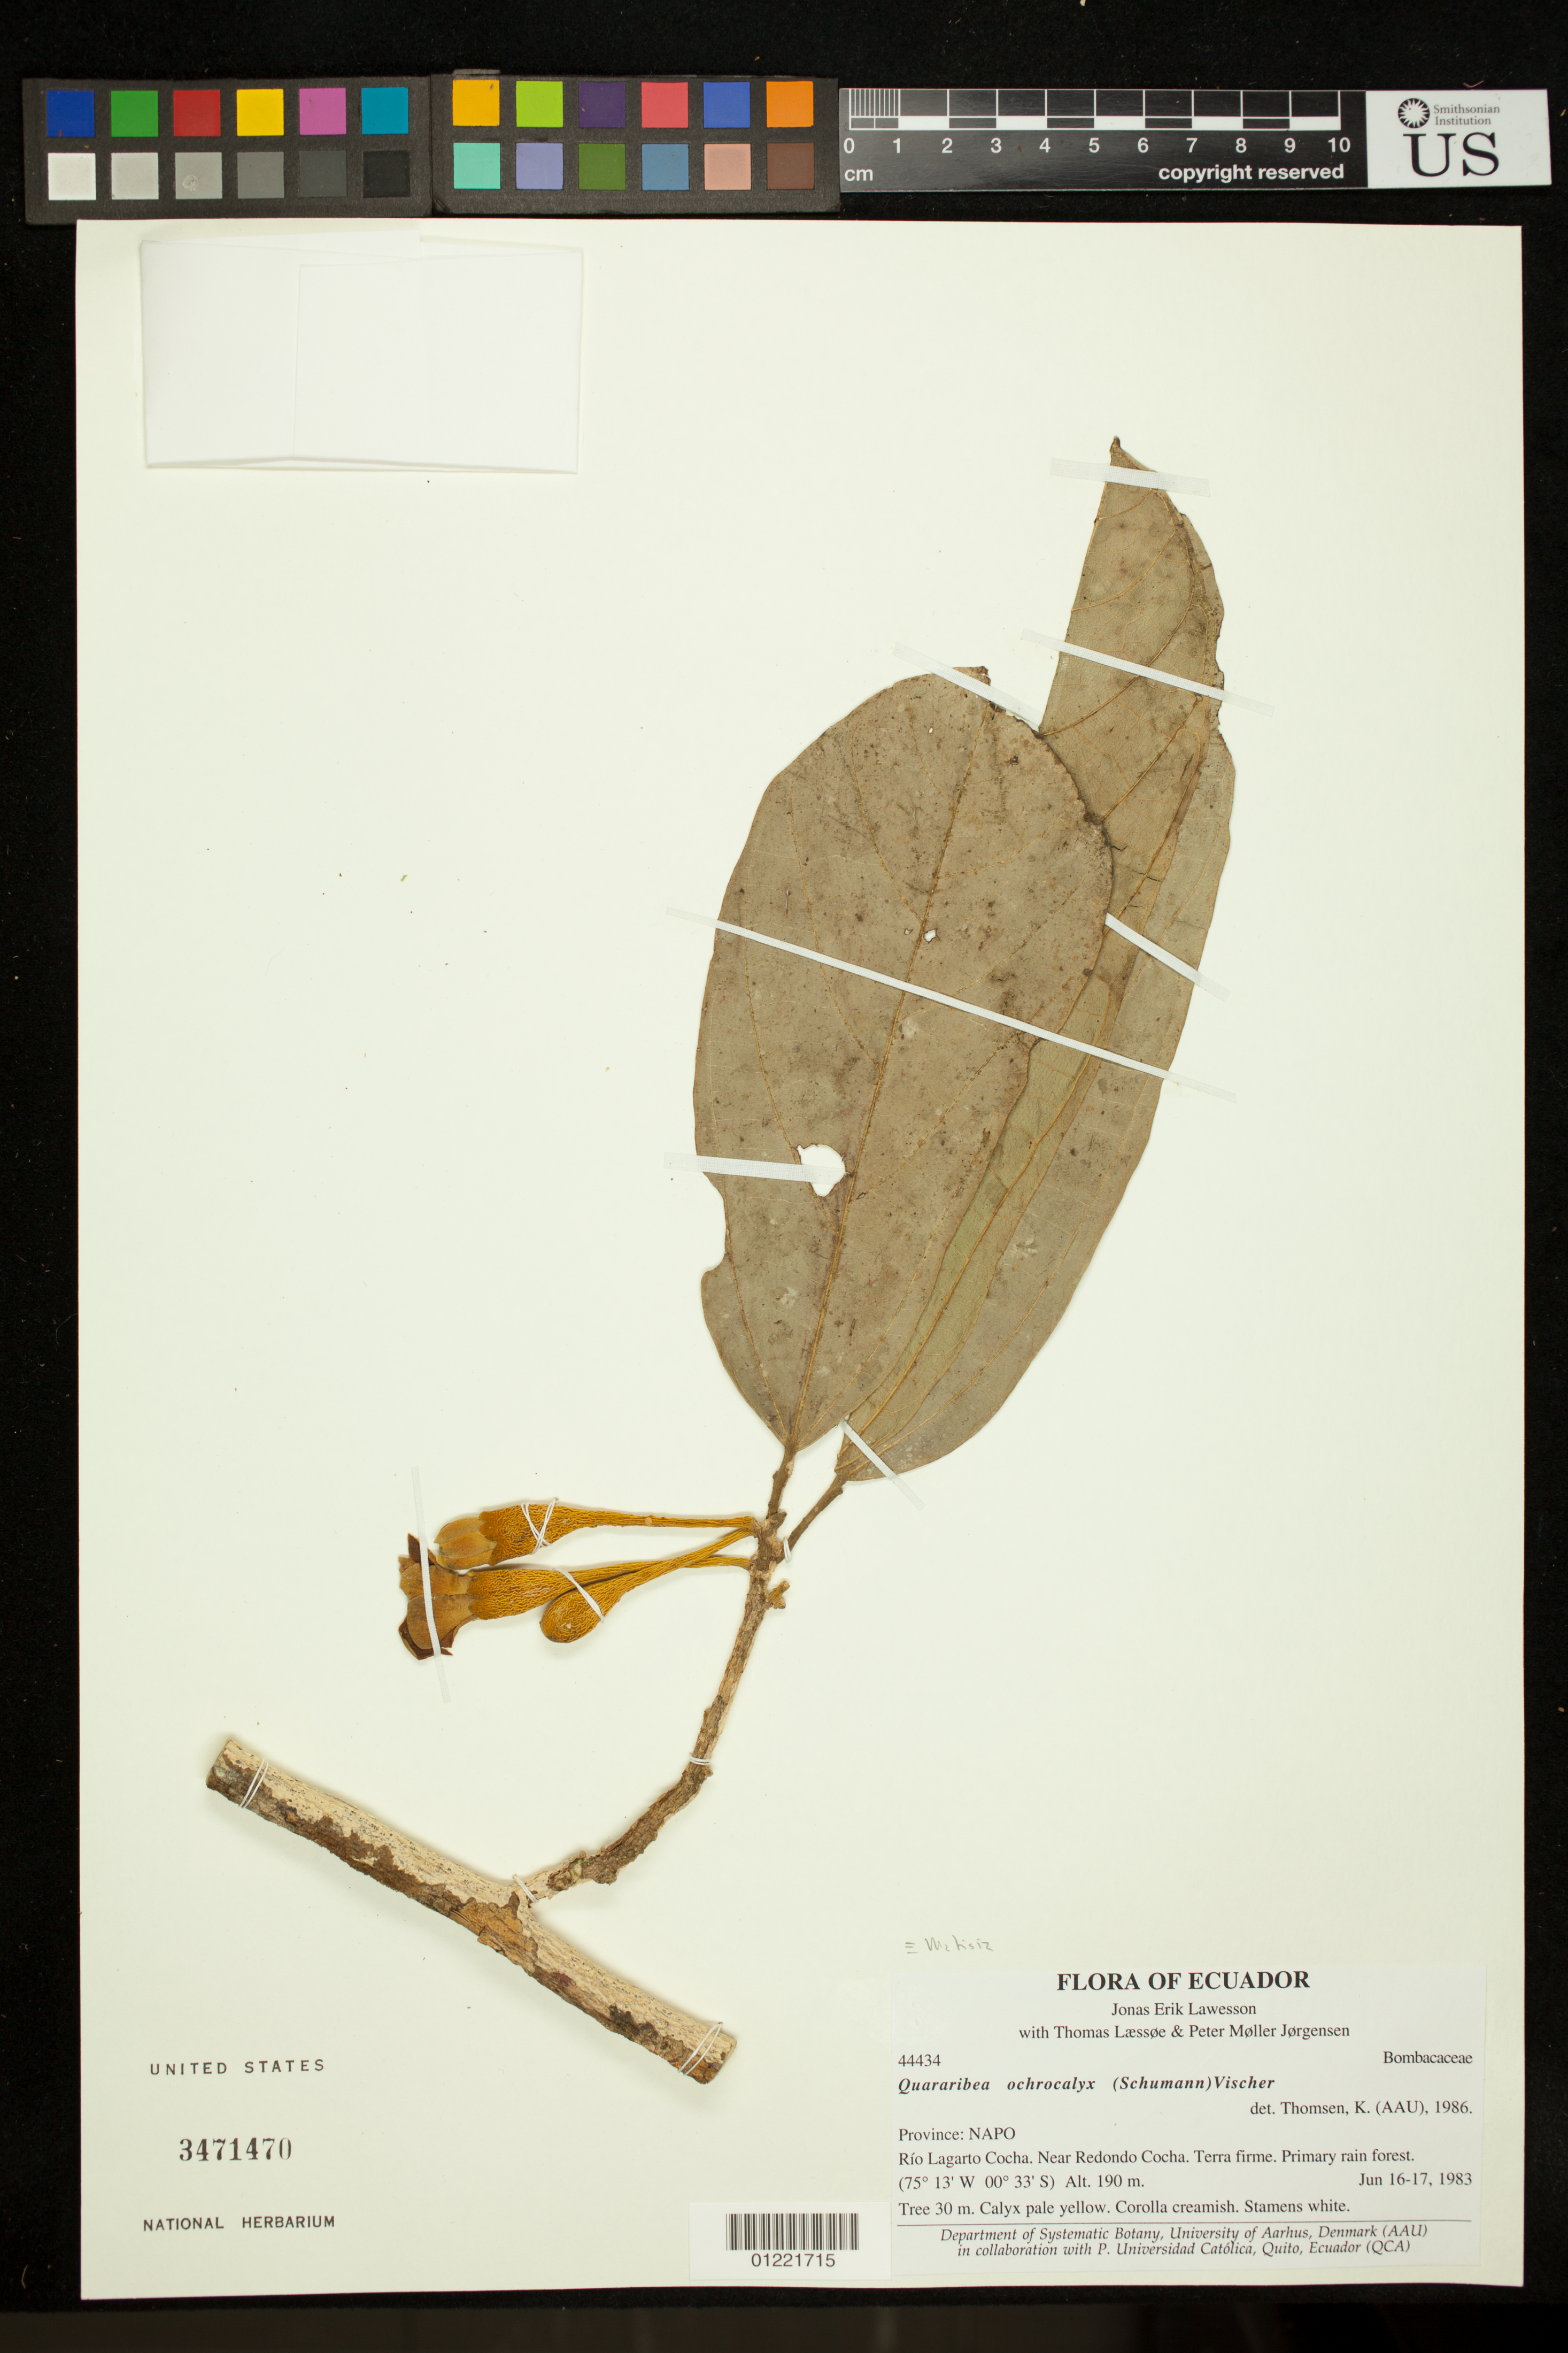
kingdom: Plantae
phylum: Tracheophyta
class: Magnoliopsida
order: Malvales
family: Malvaceae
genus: Matisia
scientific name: Matisia ochrocalyx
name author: K. Schum.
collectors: J. Lawesson, T. Laessøe & P. M. Jørgensen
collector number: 44434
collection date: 1983-06-16/1983-06-17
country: Ecuador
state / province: Napo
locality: Rio Lagarto Cocha. Near Redondo Cocha. Primary rain forest.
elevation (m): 190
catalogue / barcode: US 3471470